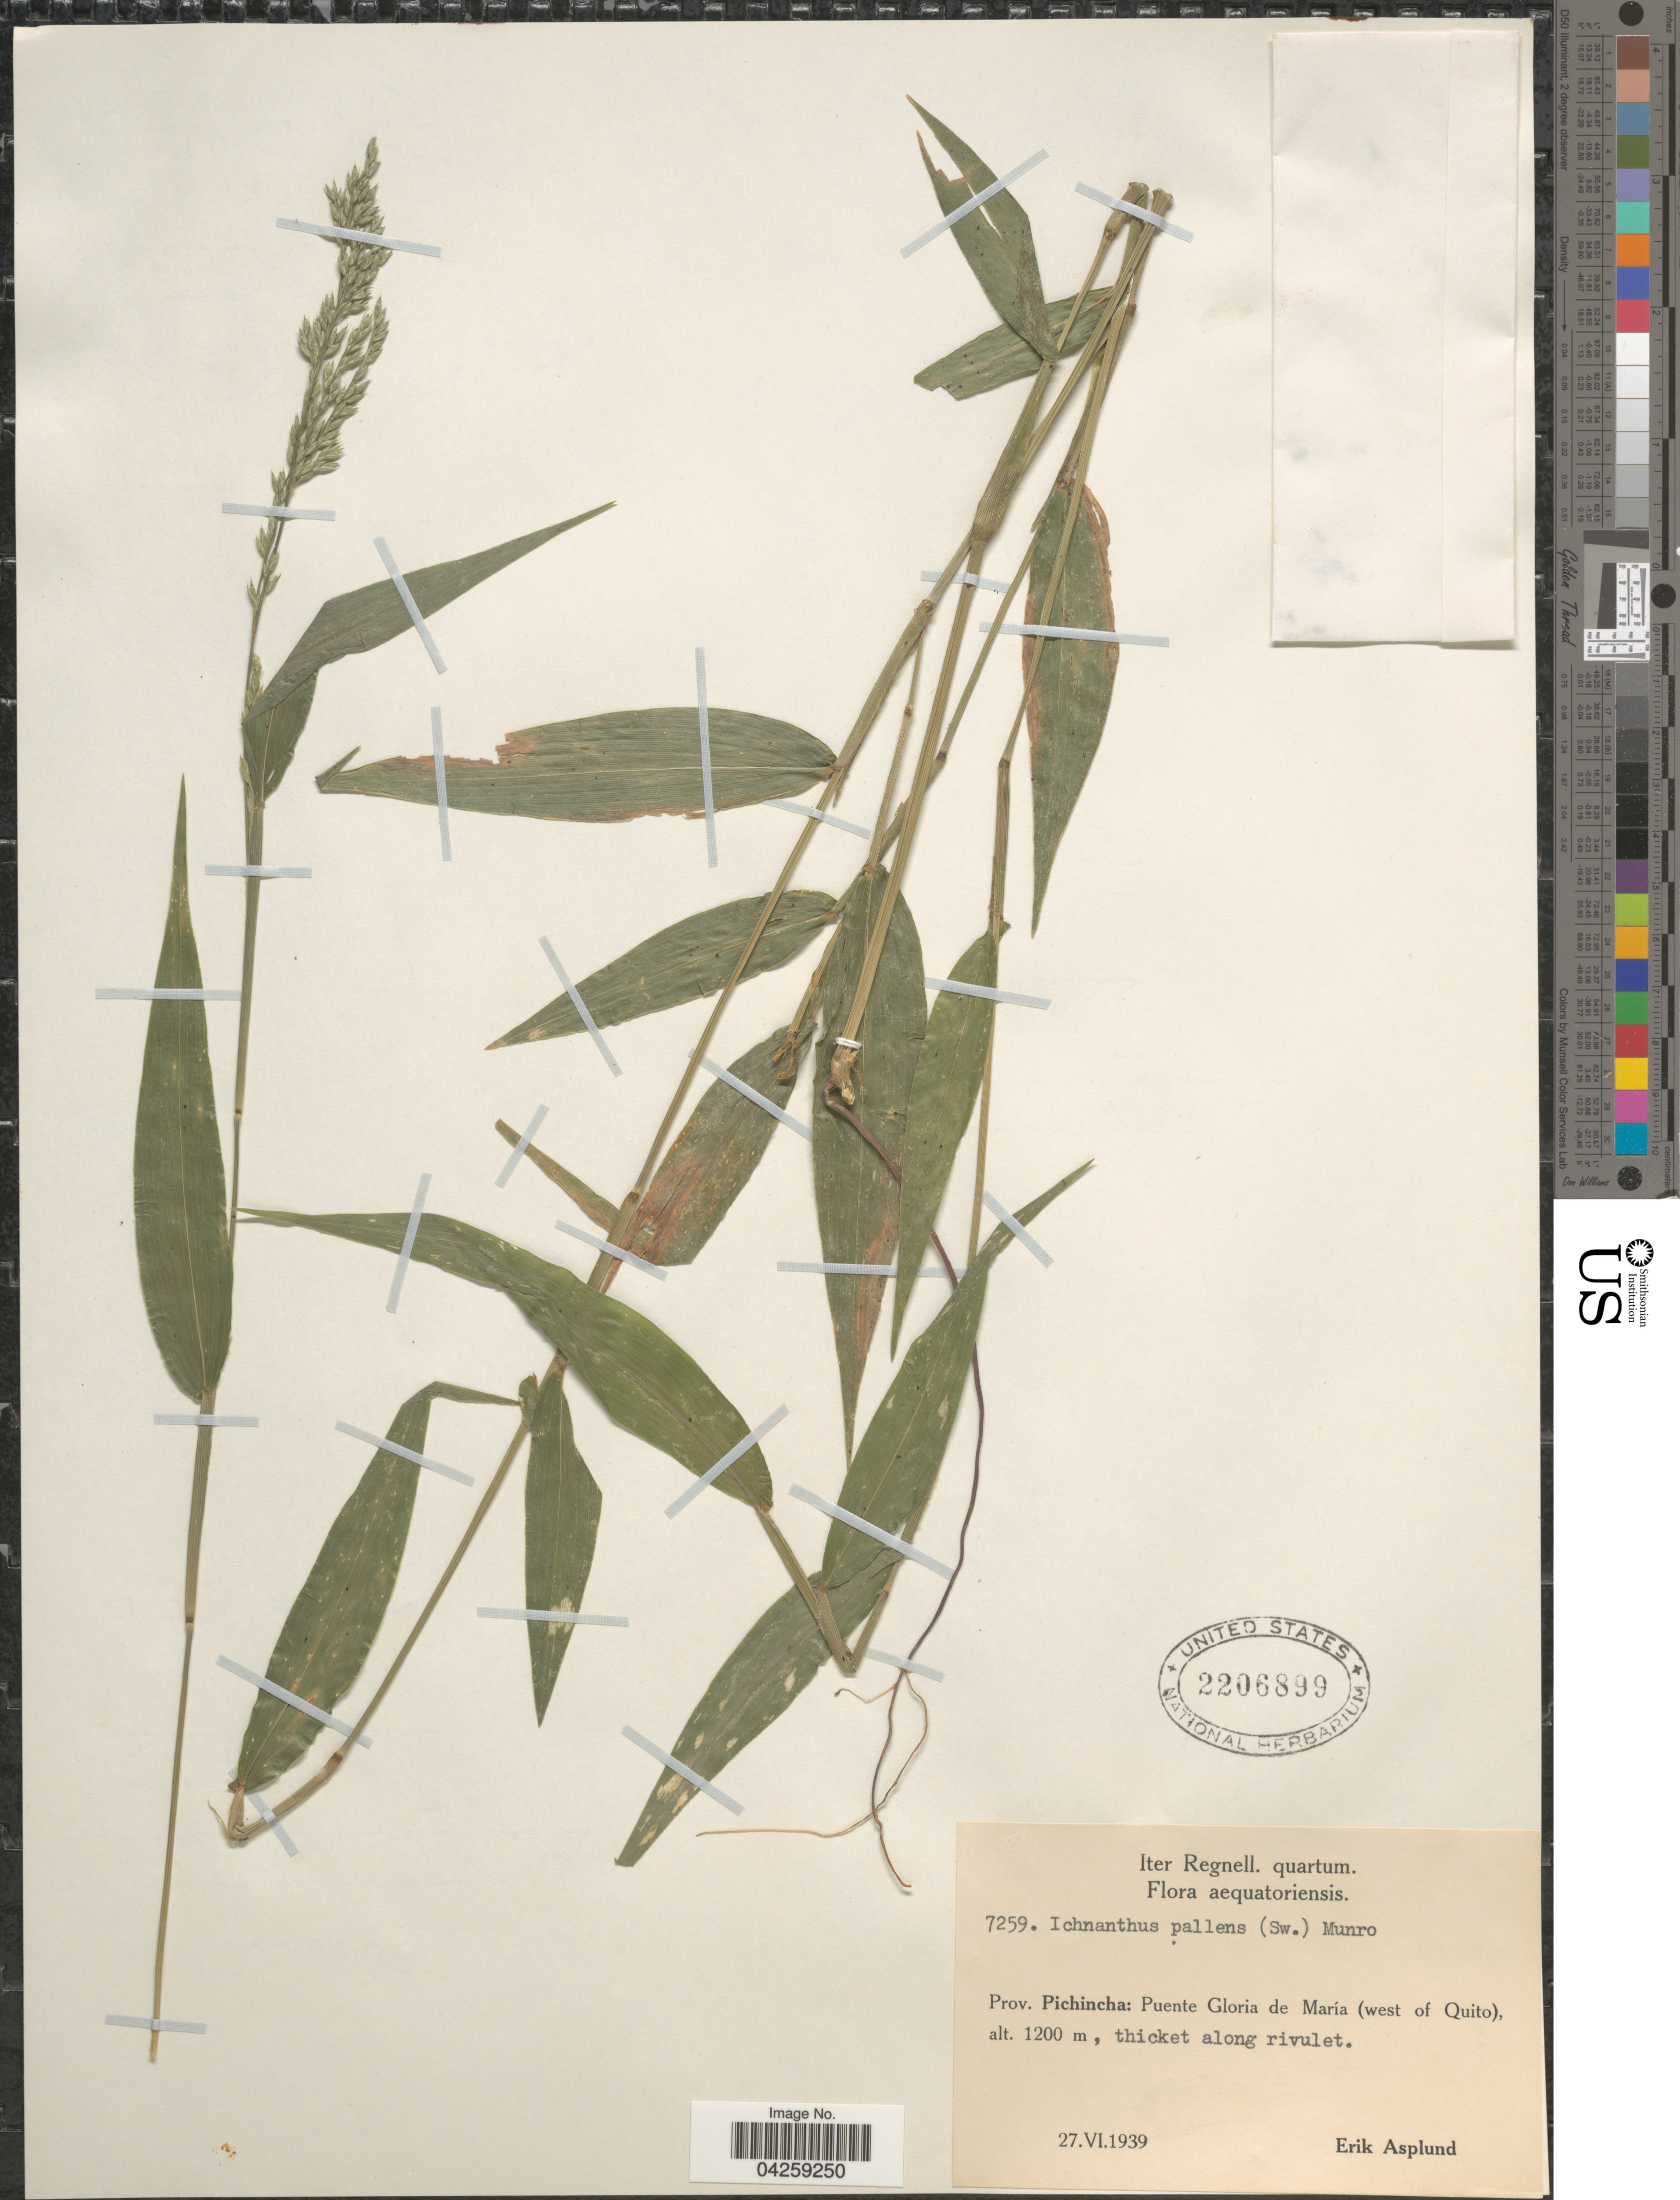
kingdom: Plantae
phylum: Tracheophyta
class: Liliopsida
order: Poales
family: Poaceae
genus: Ichnanthus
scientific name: Ichnanthus pallens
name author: (Sw.) Munro ex Benth.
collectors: E. Asplund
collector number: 7259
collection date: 1939-06-27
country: Ecuador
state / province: Pichincha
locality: Iter Regnell. quartum. Aequatoriensis. Puente Gloria de María (west of Quito), thicket along rivulet.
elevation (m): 1200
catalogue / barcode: US 2206899